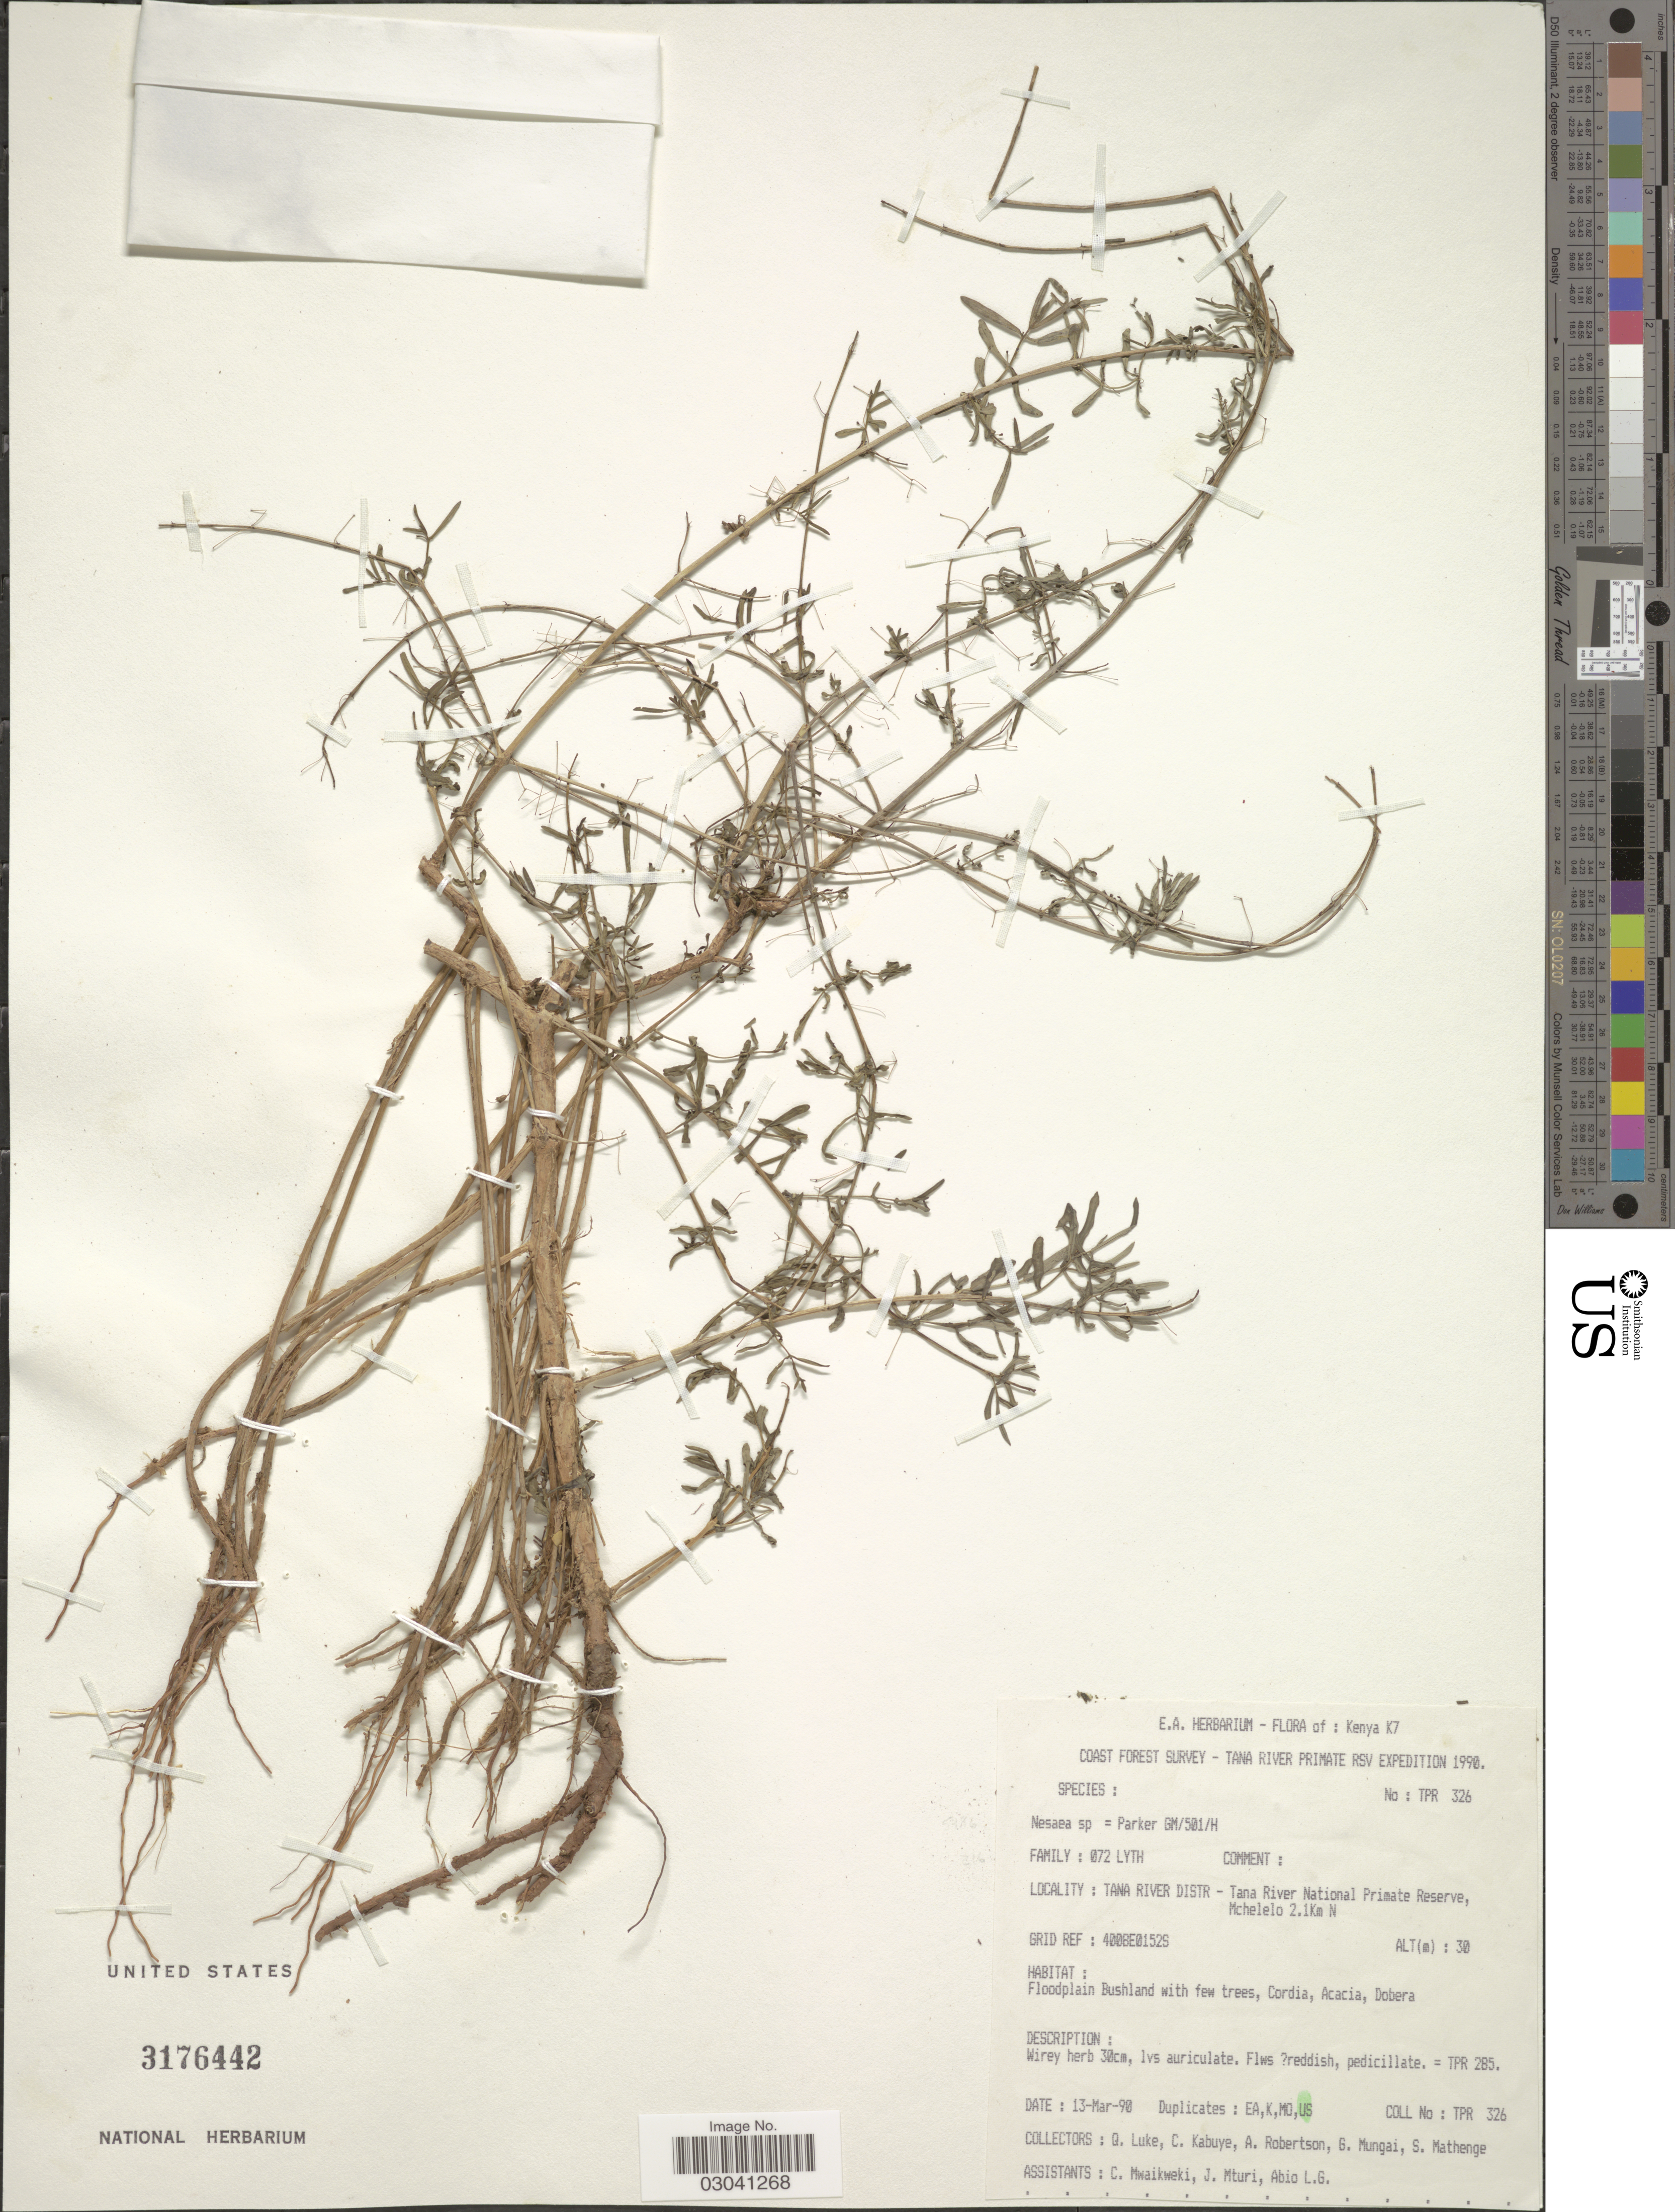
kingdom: Plantae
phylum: Tracheophyta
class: Magnoliopsida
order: Myrtales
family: Lythraceae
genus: Ammannia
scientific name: Ammannia parkeri var. parkeri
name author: (Verdc.) S.A. Graham & Gandhi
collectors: Q. Luke, C. Kabuye, A. Robertson, G. Mungai & et al.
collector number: TPR326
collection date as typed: Transcribed d/m/y: 13/3/90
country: Kenya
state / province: Tana River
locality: K7, Tana River Distr - Tana River National Primate Reserve, Mchelelo 2.1Km N.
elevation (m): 30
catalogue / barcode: US 3176442